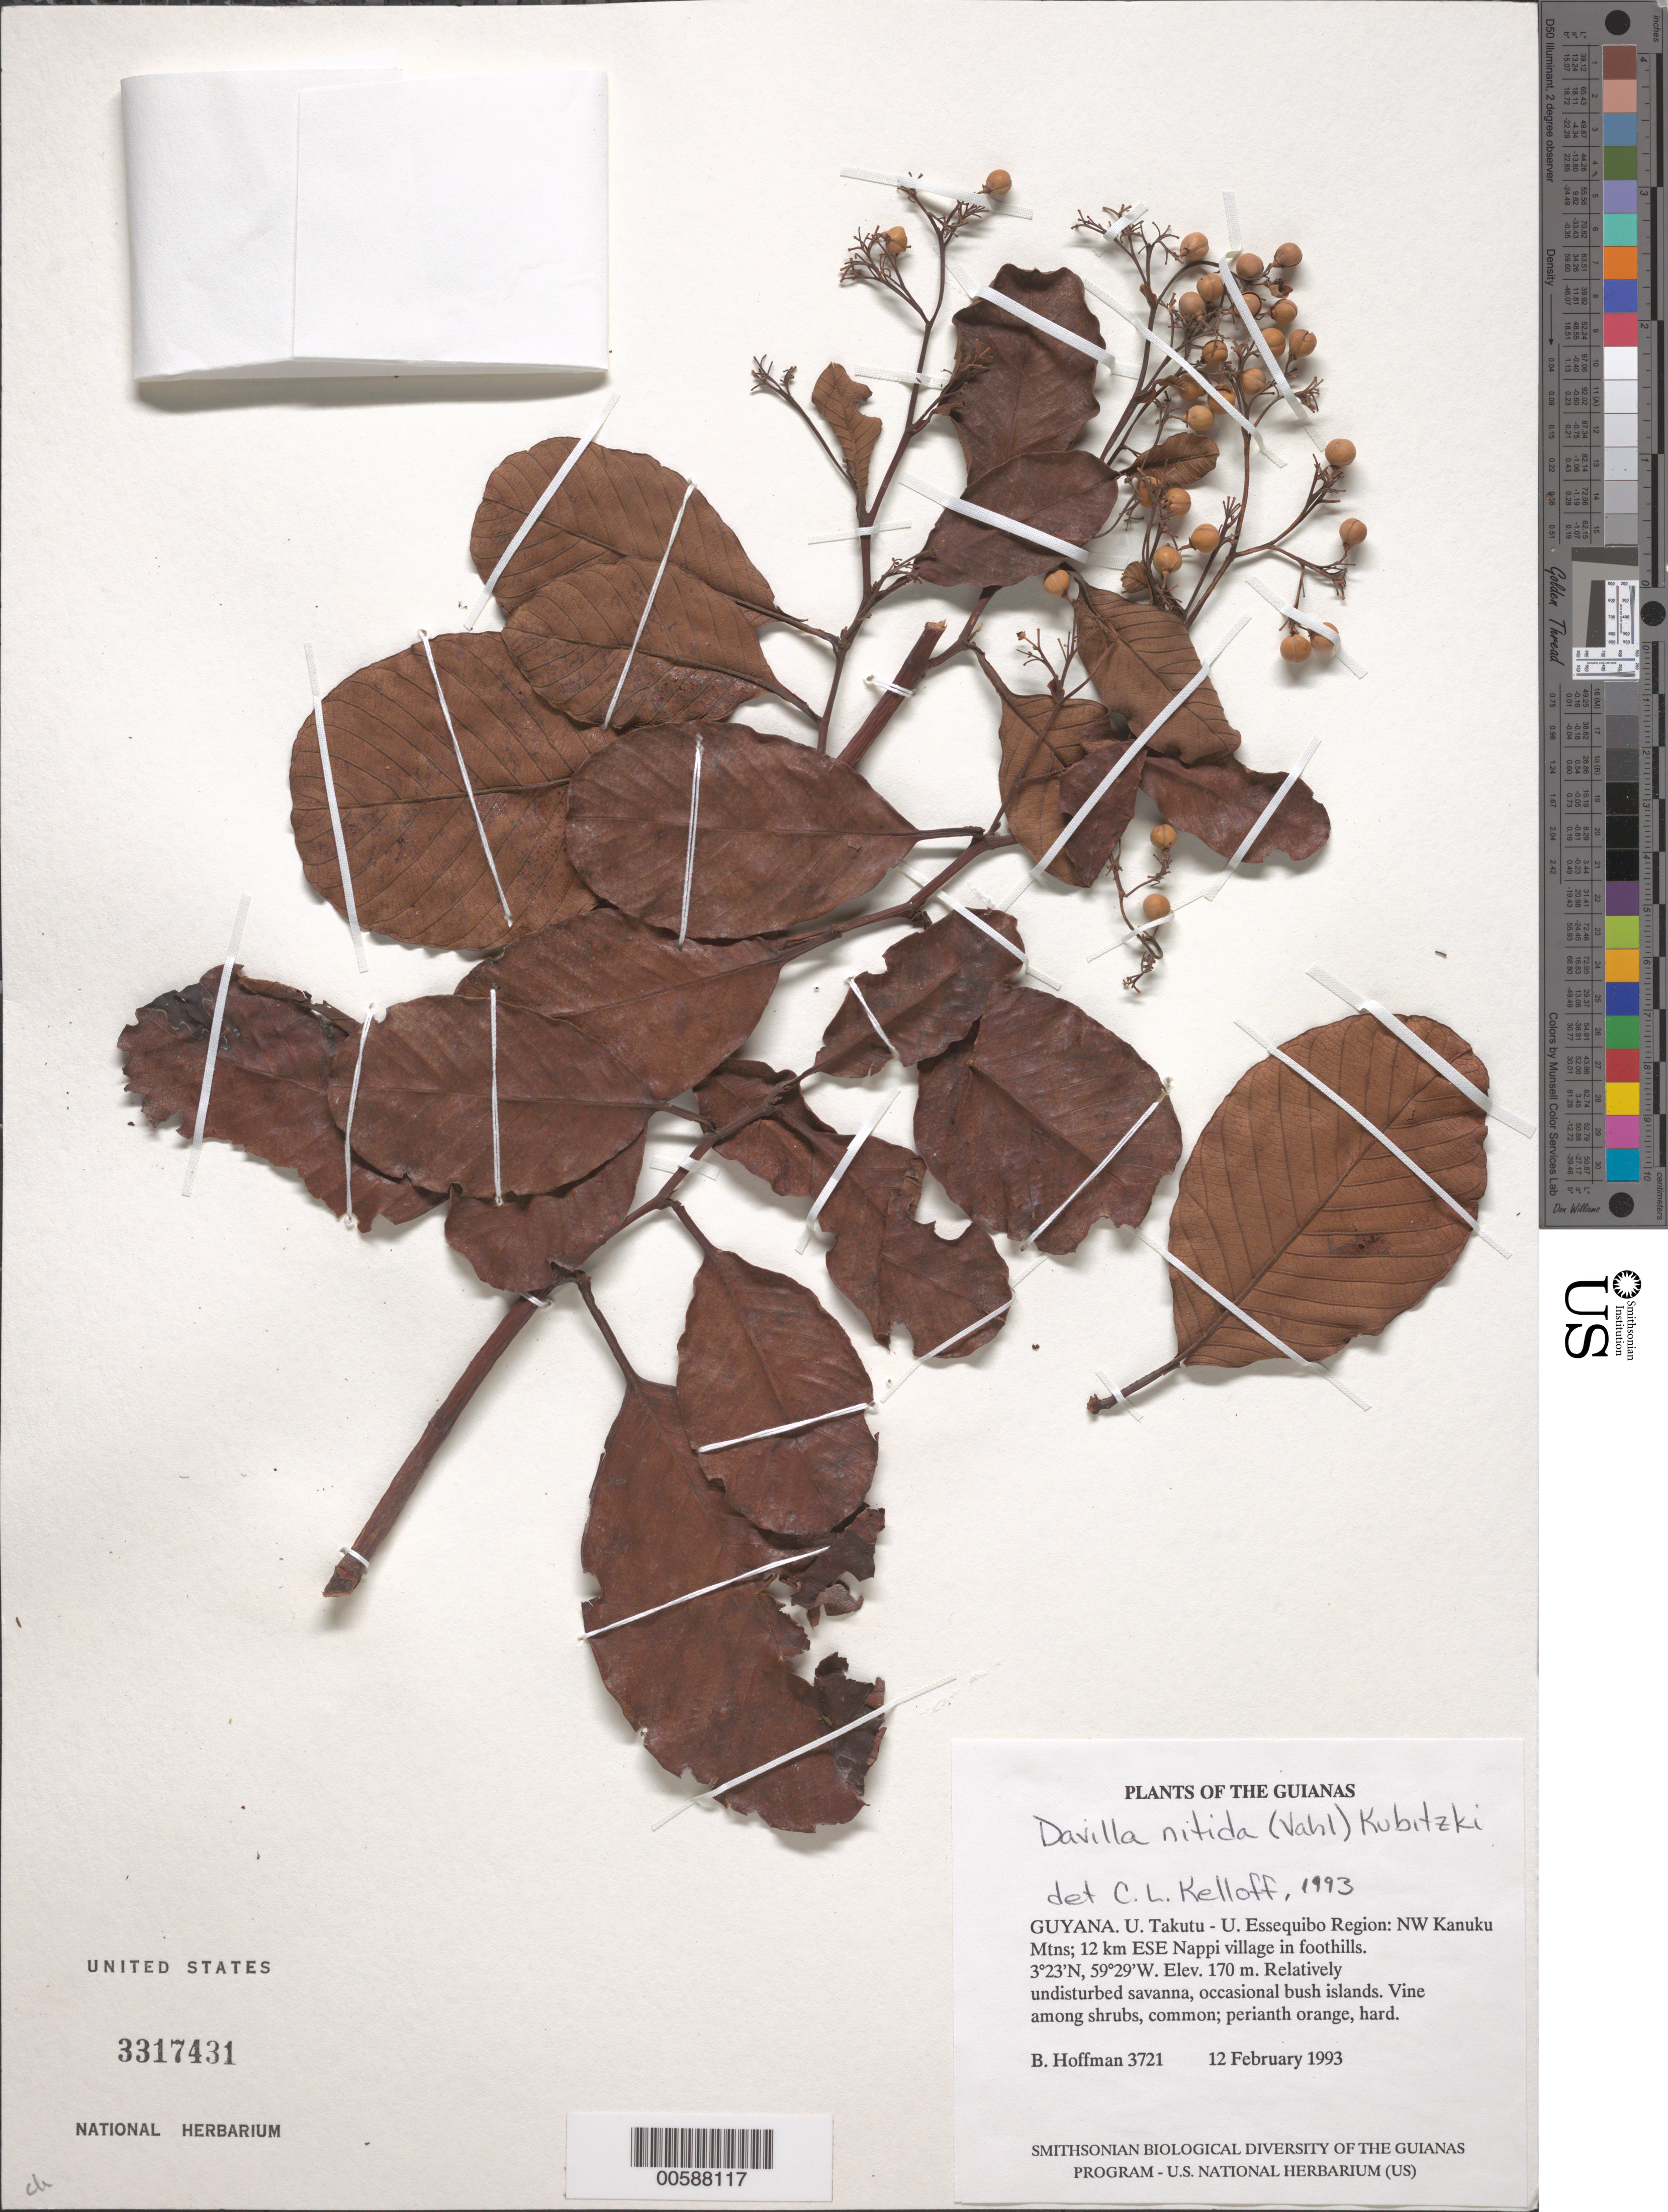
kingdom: Plantae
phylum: Tracheophyta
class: Magnoliopsida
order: Dilleniales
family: Dilleniaceae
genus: Davilla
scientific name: Davilla nitida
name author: (Vahl) Kubitzki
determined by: Kelloff, Carol L., (US), Smithsonian Institution - National Museum of Natural History (UNITED STATES)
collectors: B. Hoffman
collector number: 3721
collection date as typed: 12 February 1993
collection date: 1993-02-12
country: Guyana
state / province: U. Takutu-U. Essequibo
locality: NW Kanuku Mountains; 12 km ESE of Nappi village in foothills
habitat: Relatively undisturbed savanna, occasional bush islands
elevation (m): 170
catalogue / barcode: US 3317431